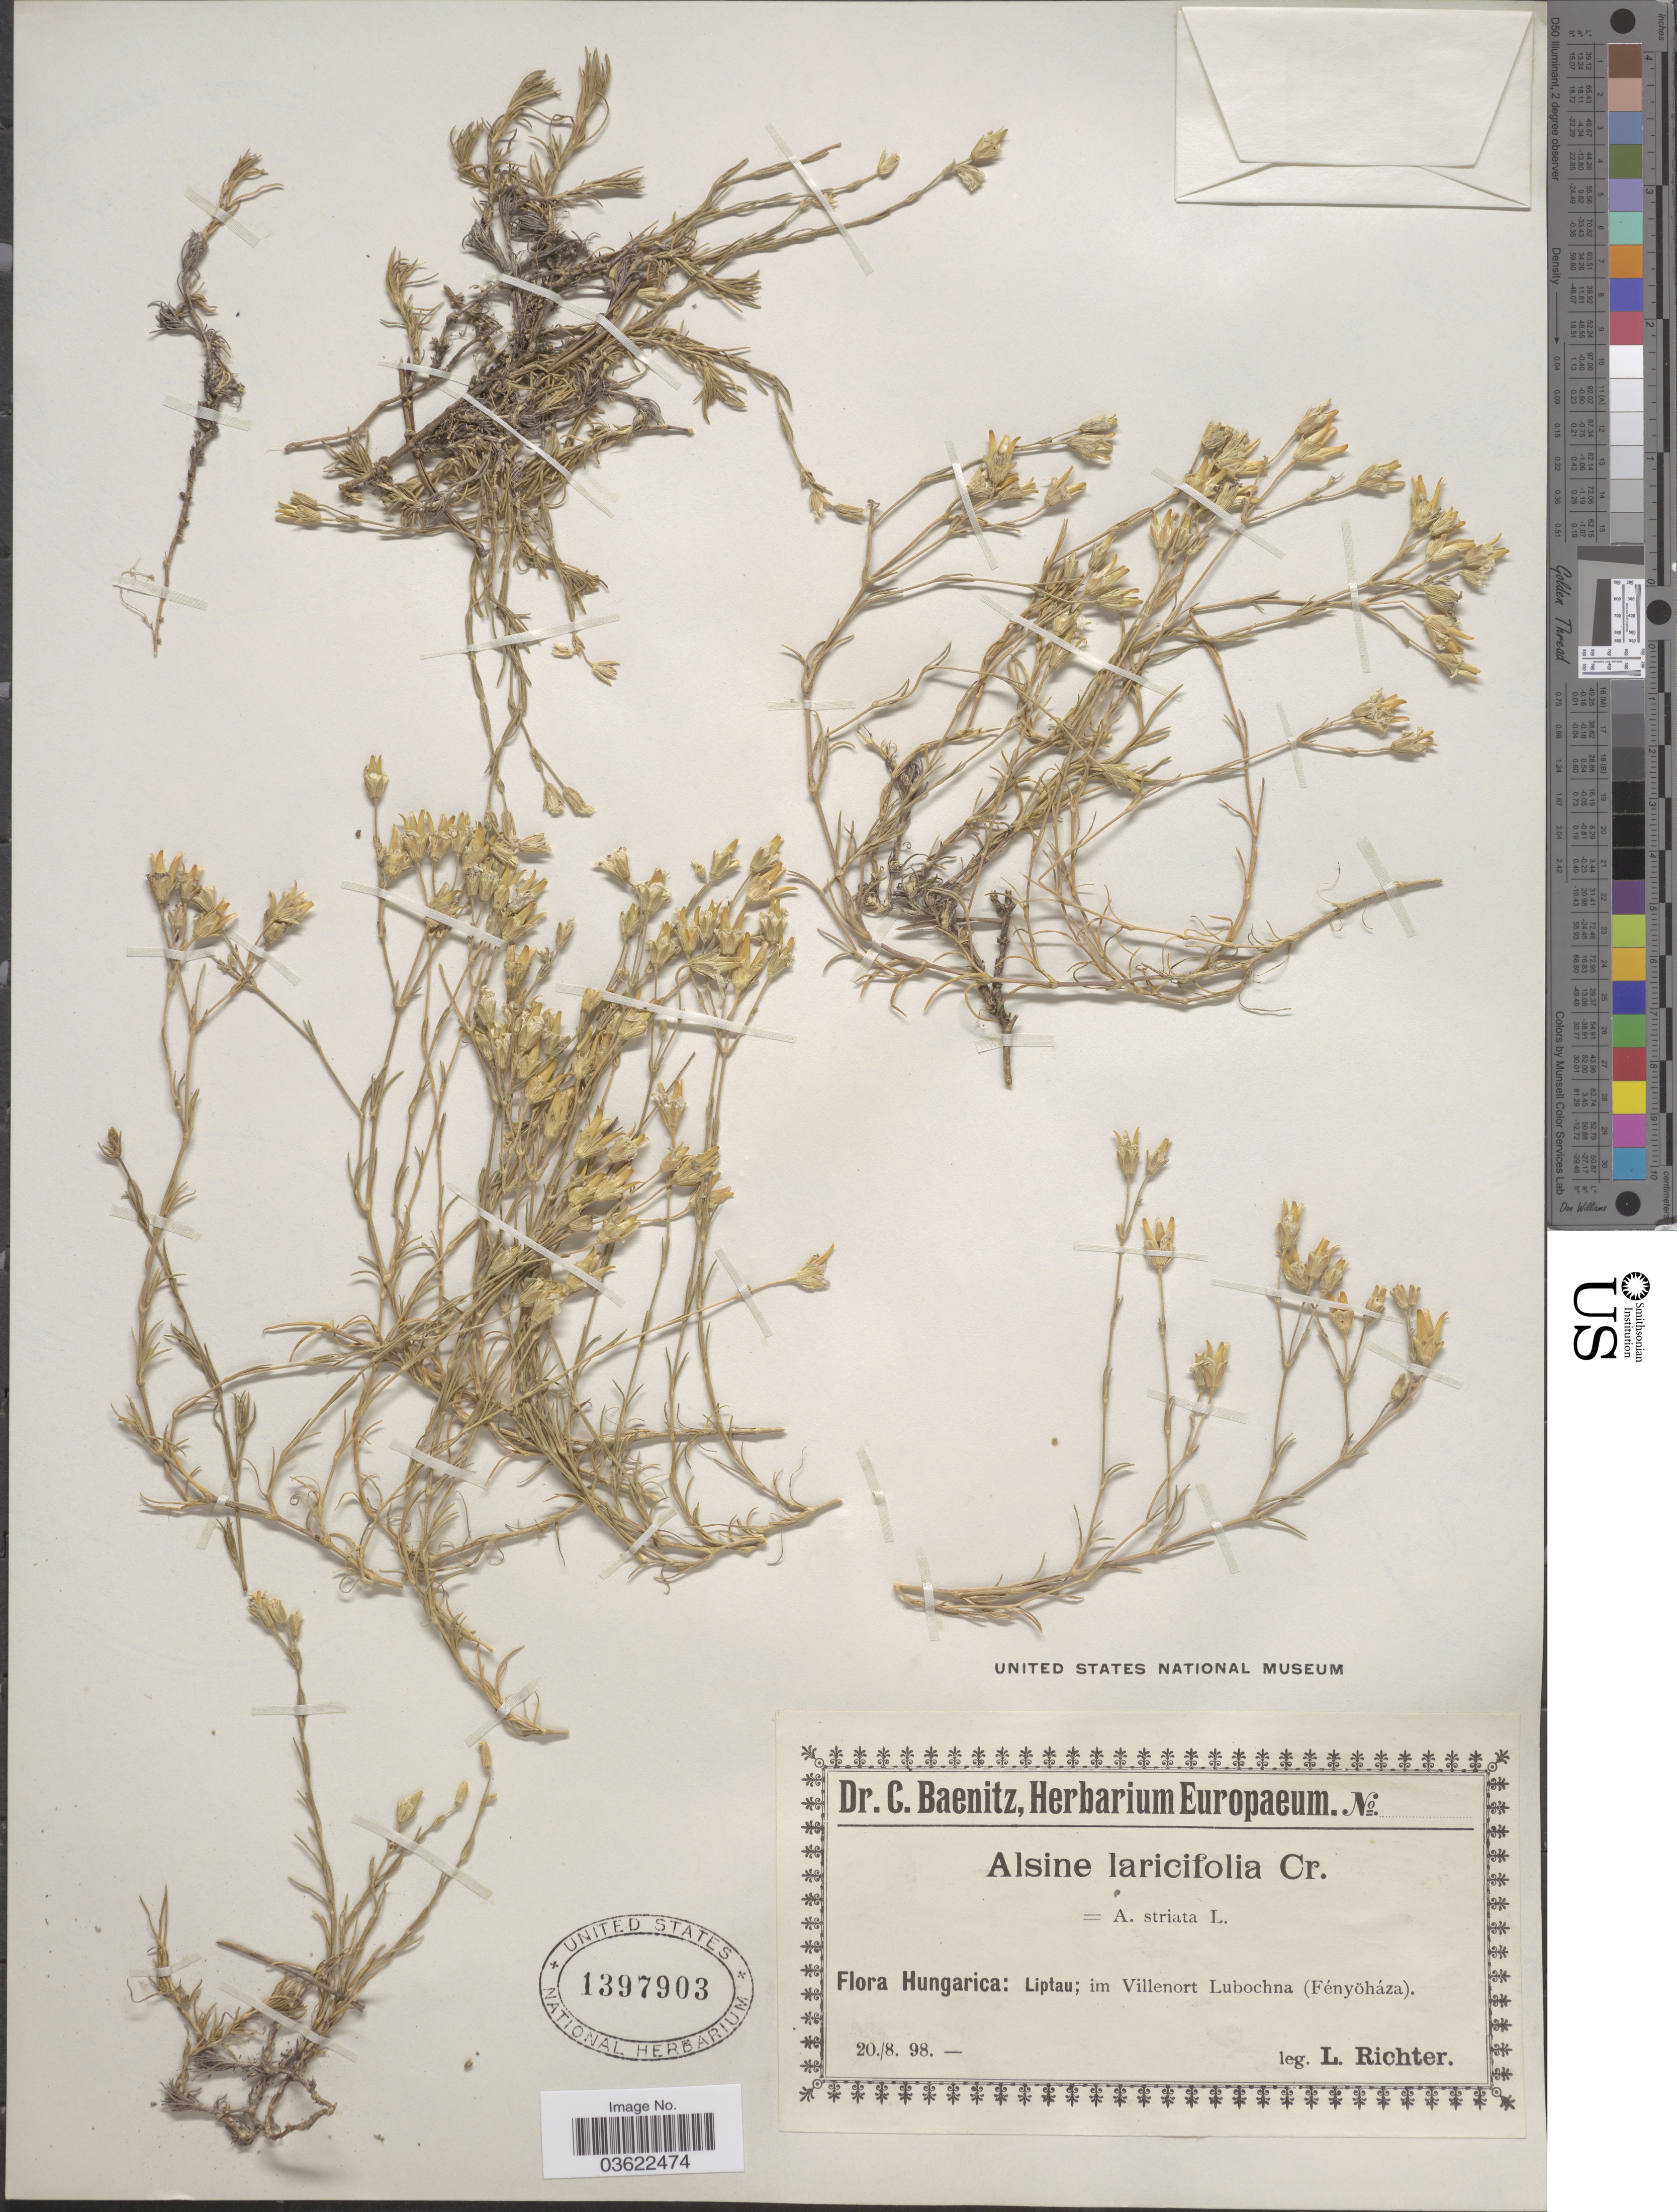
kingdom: Plantae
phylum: Tracheophyta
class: Magnoliopsida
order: Caryophyllales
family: Caryophyllaceae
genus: Cherleria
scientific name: Cherleria langii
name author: (G. Reuss & Boiss.) A.J. Moore & Dillenb.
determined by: Strong, Mark T., (BOT), Smithsonian Institution - National Museum of Natural History (UNITED STATES)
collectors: L. Richter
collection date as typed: Transcribed d/m/y: 20/8/98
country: Hungary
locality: Hungarica: Liptau; im Villenort Lubochna (Fényöháza).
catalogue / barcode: US 1397903